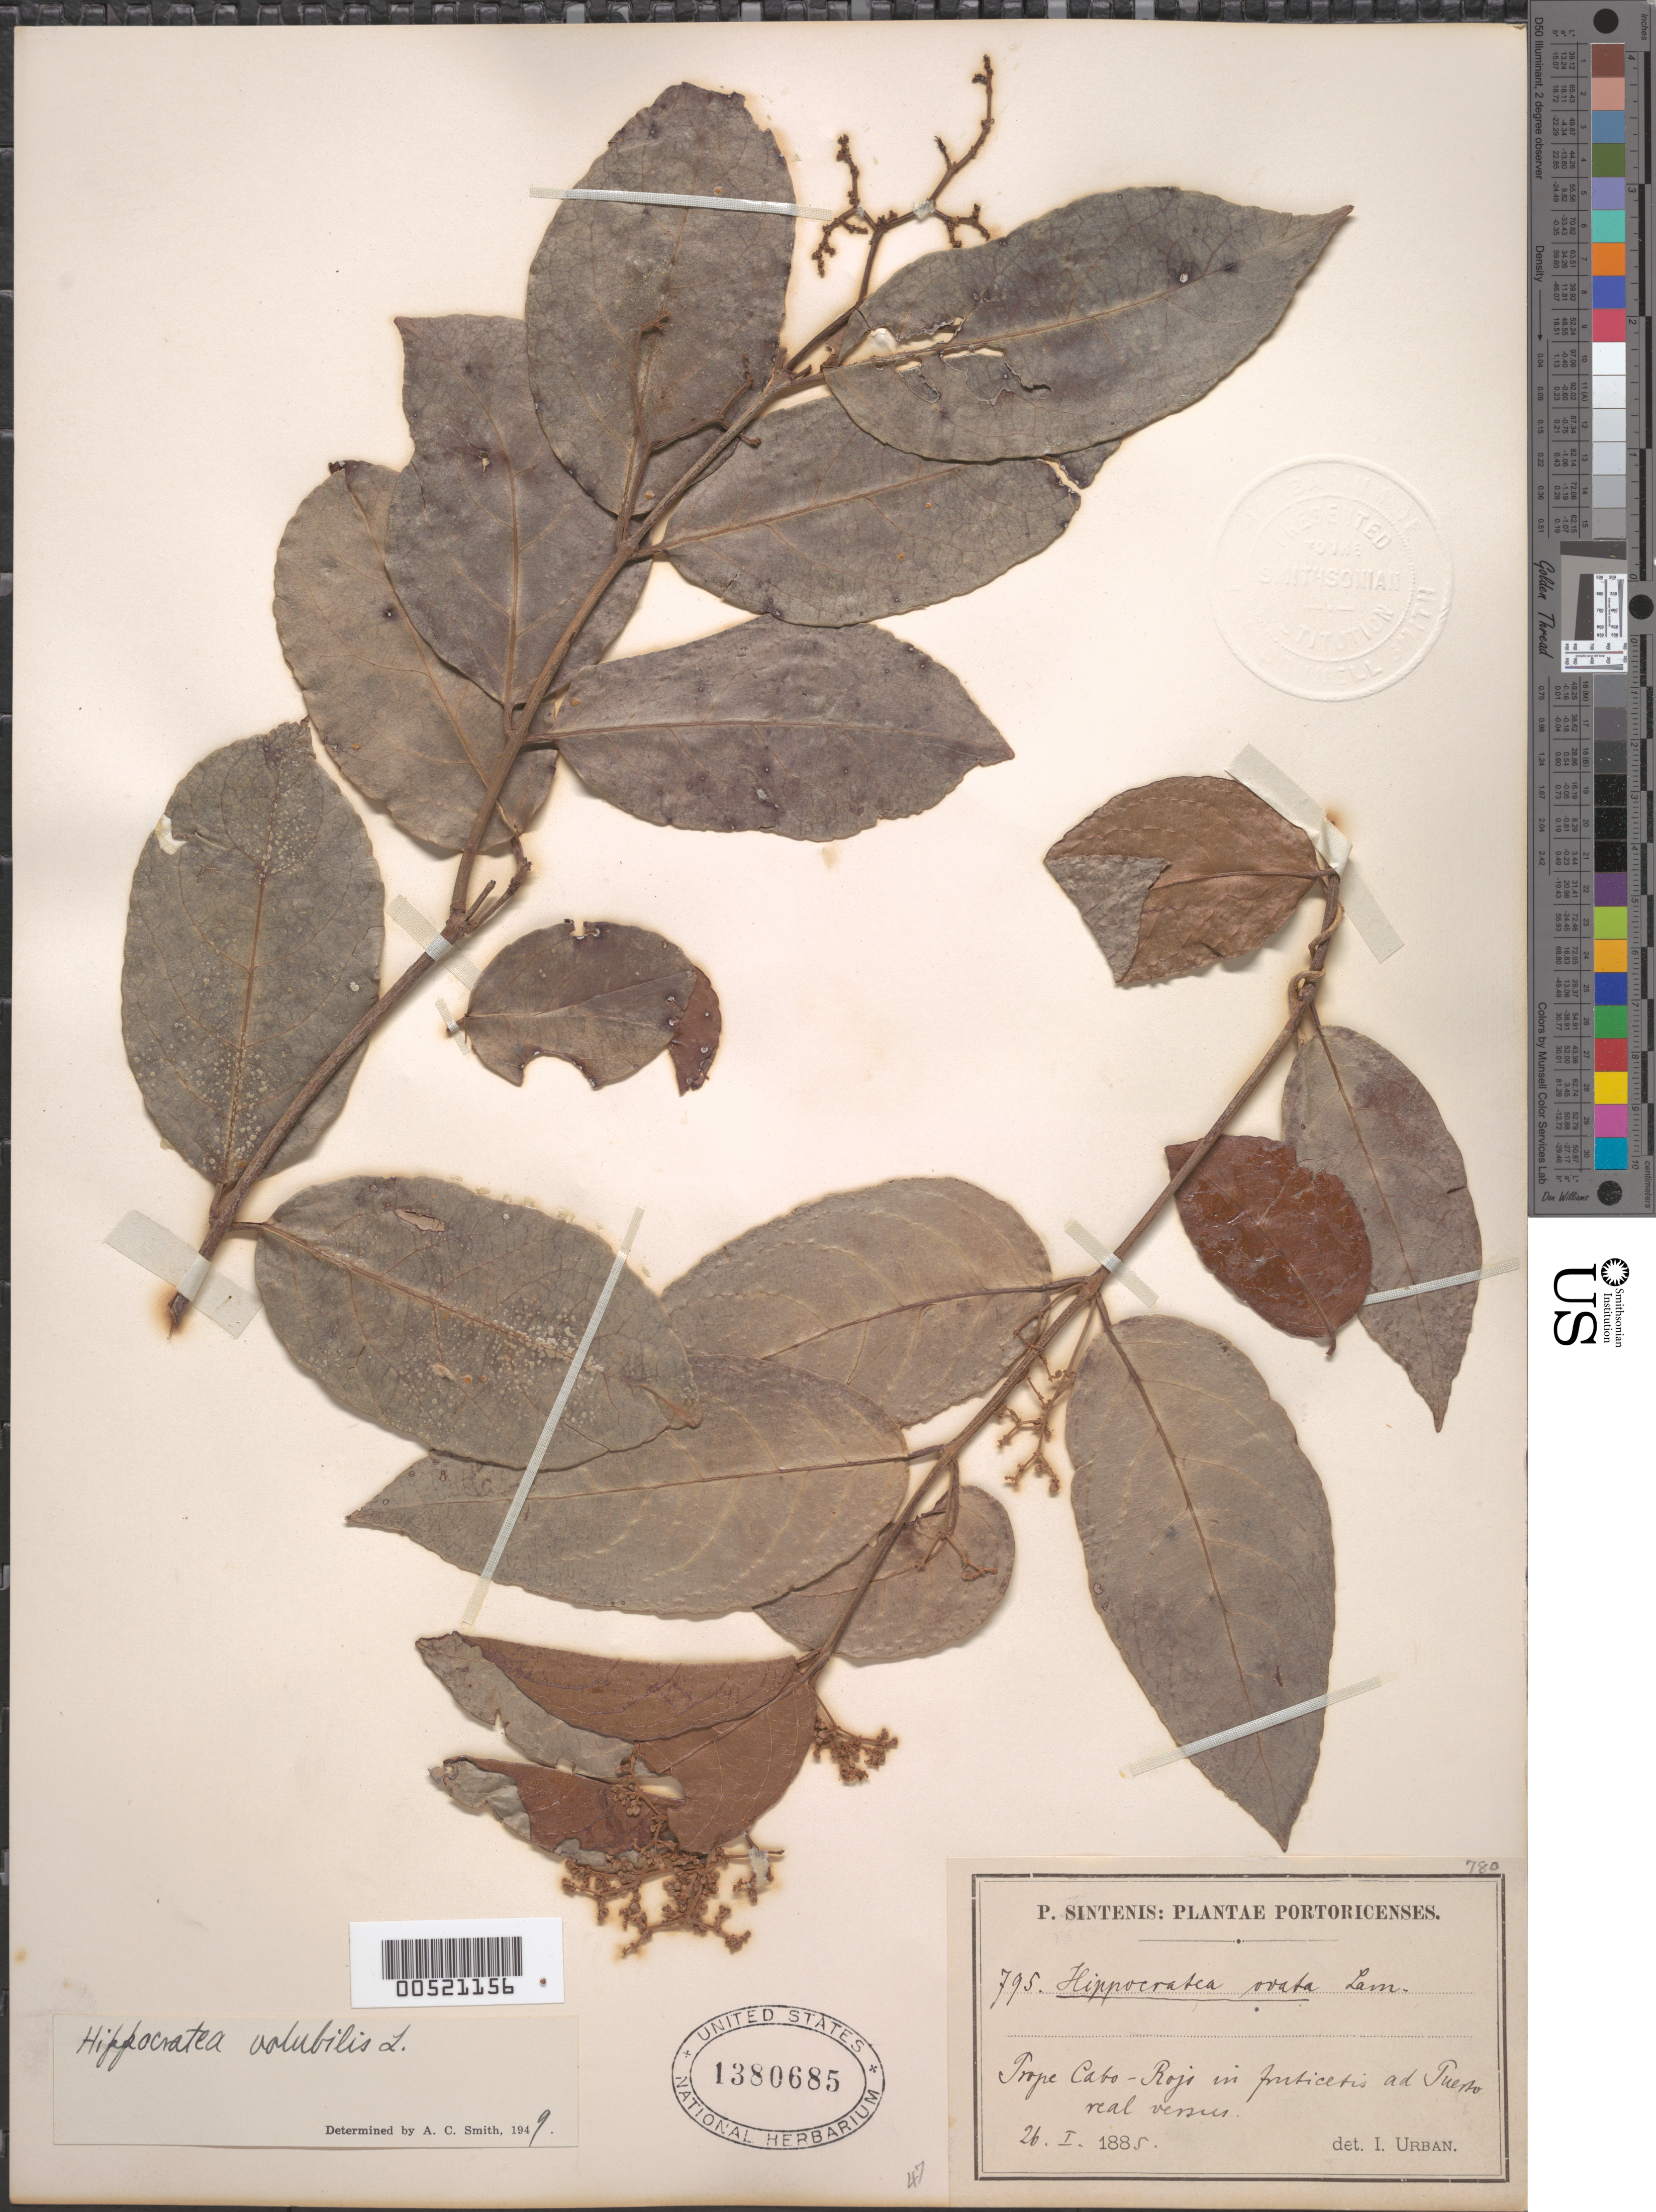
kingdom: Plantae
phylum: Tracheophyta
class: Magnoliopsida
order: Celastrales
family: Celastraceae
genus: Hippocratea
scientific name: Hippocratea volubilis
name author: L.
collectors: P. Sintenis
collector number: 795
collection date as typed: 26 Jan 1885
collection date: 1885-01-26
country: Puerto Rico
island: Greater Antilles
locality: Prope Cabo Rojo. In fruticetis ad Puerto real versus.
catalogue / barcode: US 1380685